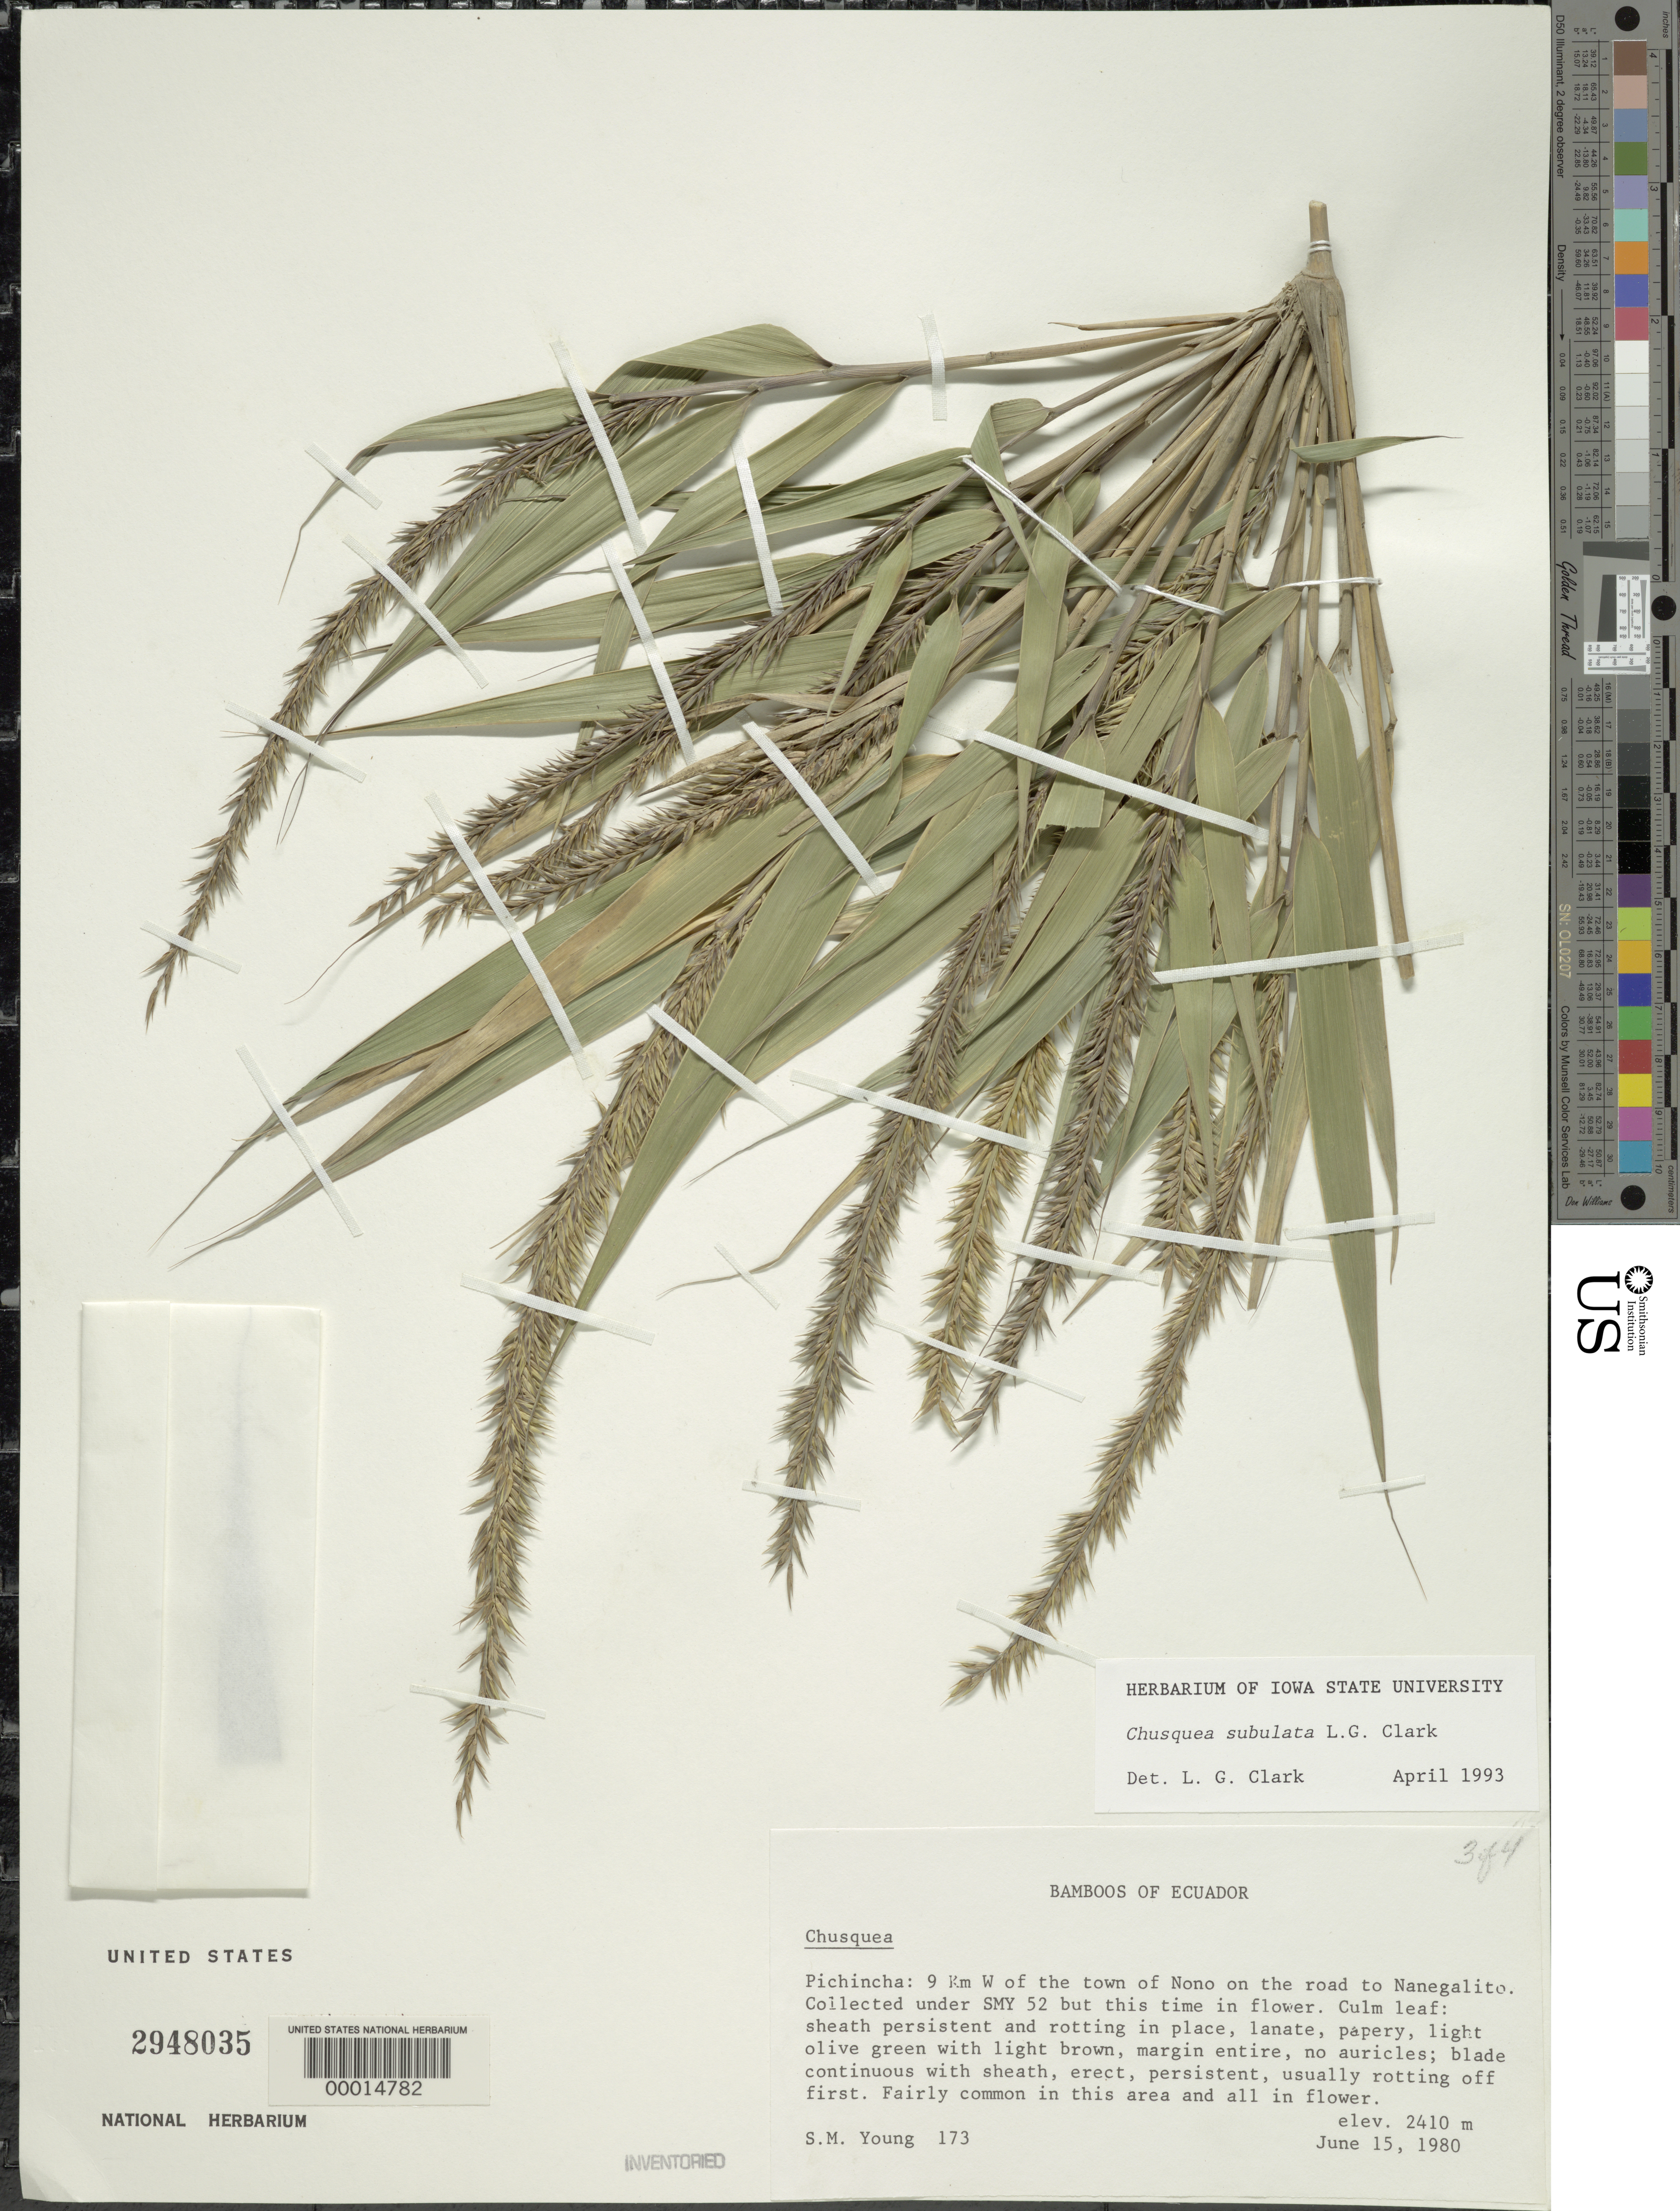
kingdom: Plantae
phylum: Tracheophyta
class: Liliopsida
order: Poales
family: Poaceae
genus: Chusquea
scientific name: Chusquea subulata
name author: L.G. Clark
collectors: S. Young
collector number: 173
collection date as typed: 15 Jun 1980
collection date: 1980-06-15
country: Ecuador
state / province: Pichincha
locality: Nono/nanegalito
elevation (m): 2410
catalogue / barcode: US 2948035